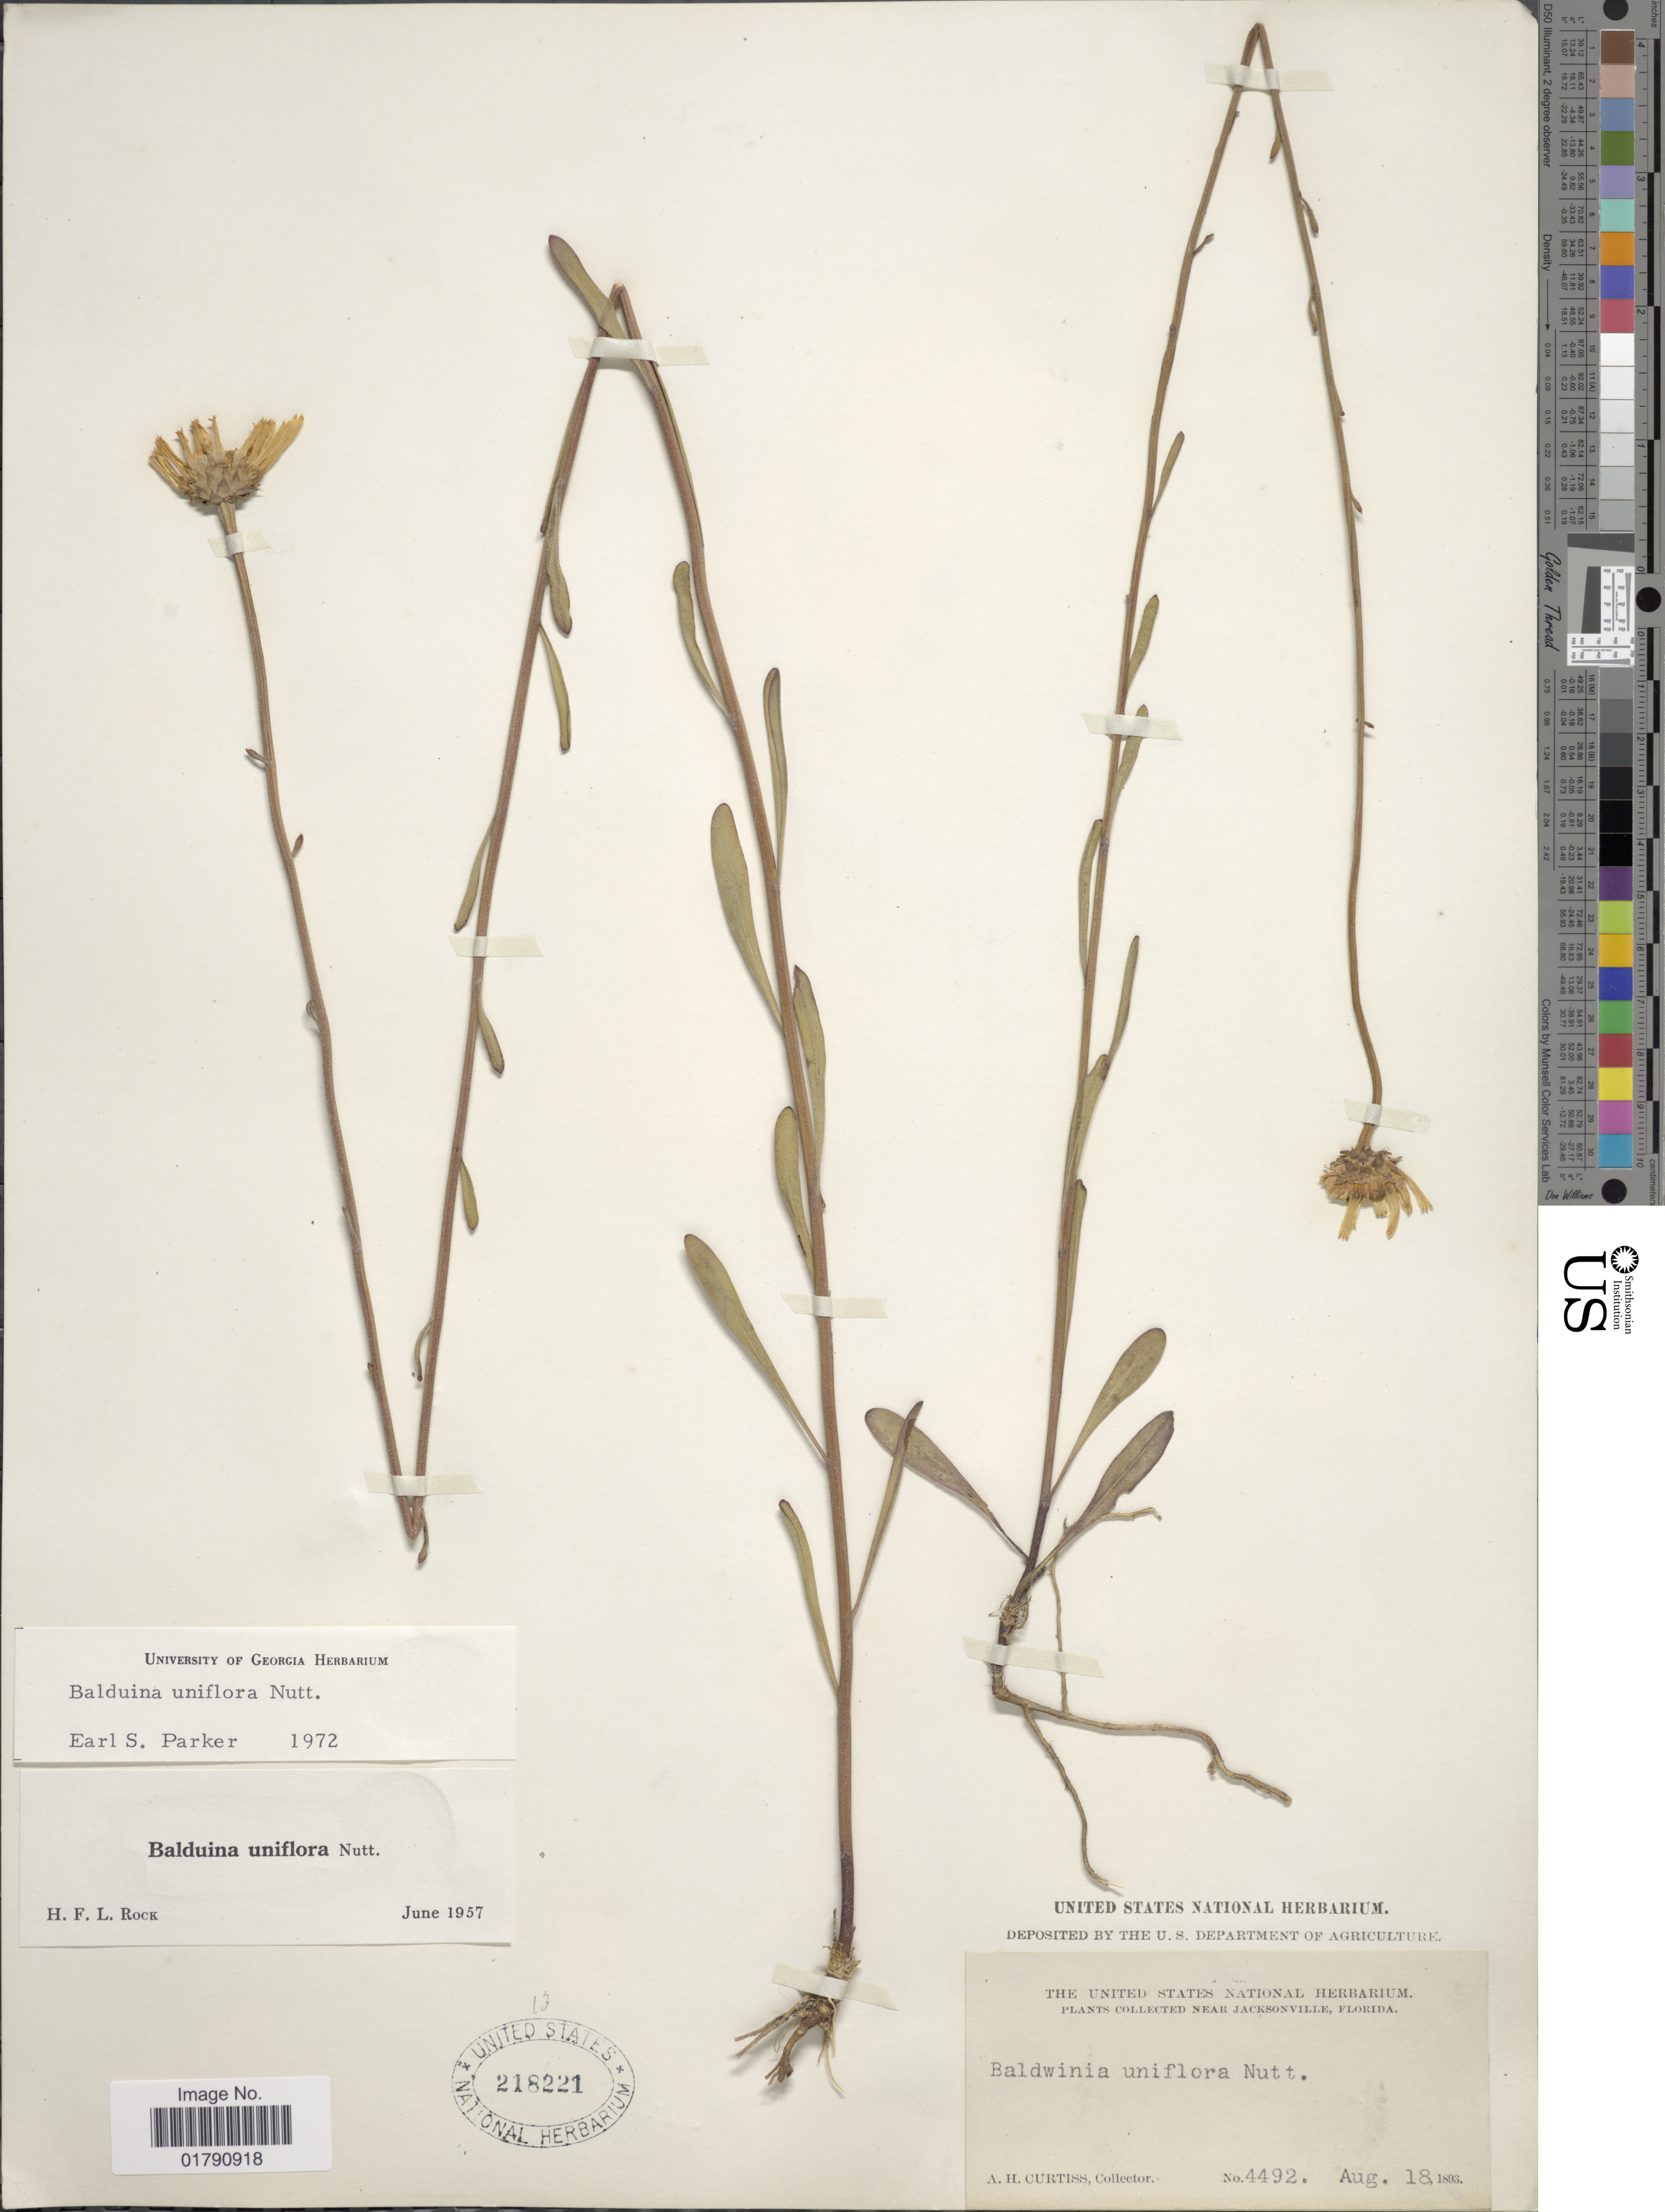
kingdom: Plantae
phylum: Tracheophyta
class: Magnoliopsida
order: Asterales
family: Asteraceae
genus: Balduina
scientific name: Balduina uniflora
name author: Nutt.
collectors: A. H. Curtiss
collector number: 4492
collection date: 1893-08-18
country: United States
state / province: Florida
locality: Near Jacksonville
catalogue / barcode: US 218221